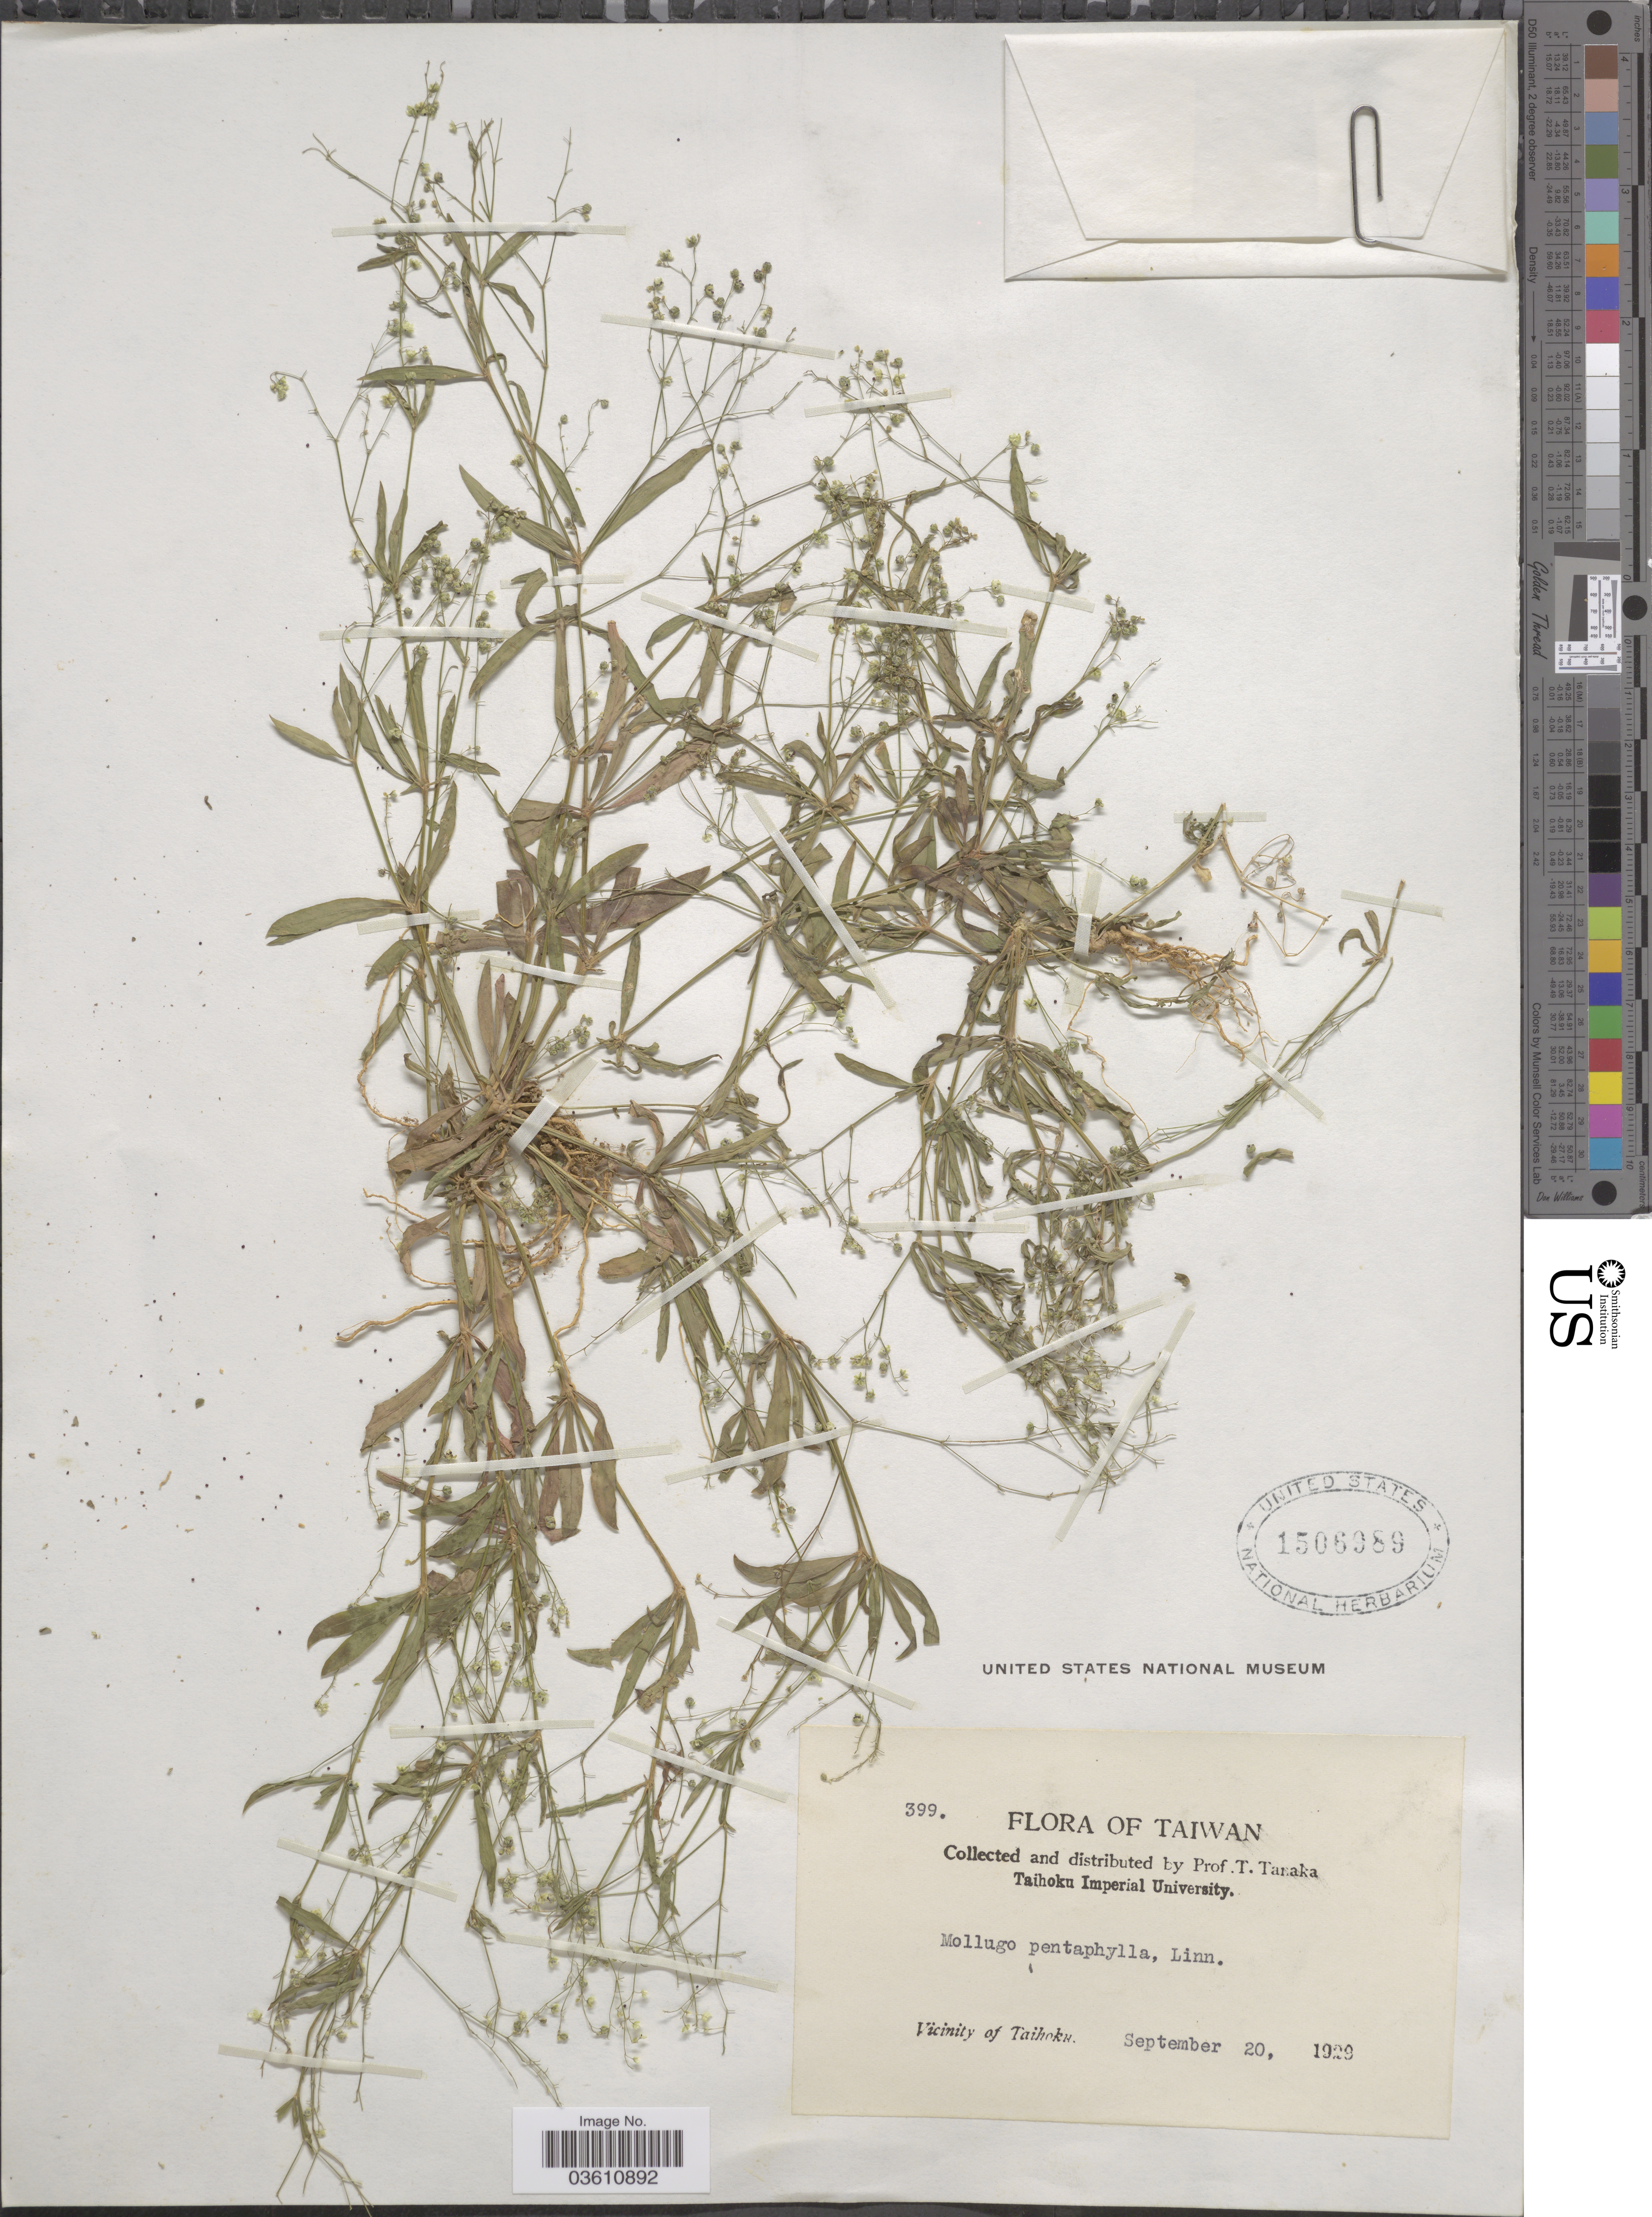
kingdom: Plantae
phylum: Tracheophyta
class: Magnoliopsida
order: Caryophyllales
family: Molluginaceae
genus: Trigastrotheca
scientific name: Trigastrotheca pentaphylla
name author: (L.) Thulin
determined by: Strong, Mark T., (BOT), Smithsonian Institution - National Museum of Natural History (UNITED STATES)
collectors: T. Tanaka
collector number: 399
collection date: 1929-09-20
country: Taiwan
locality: Vicinity of Taihoku.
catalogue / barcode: US 1506989